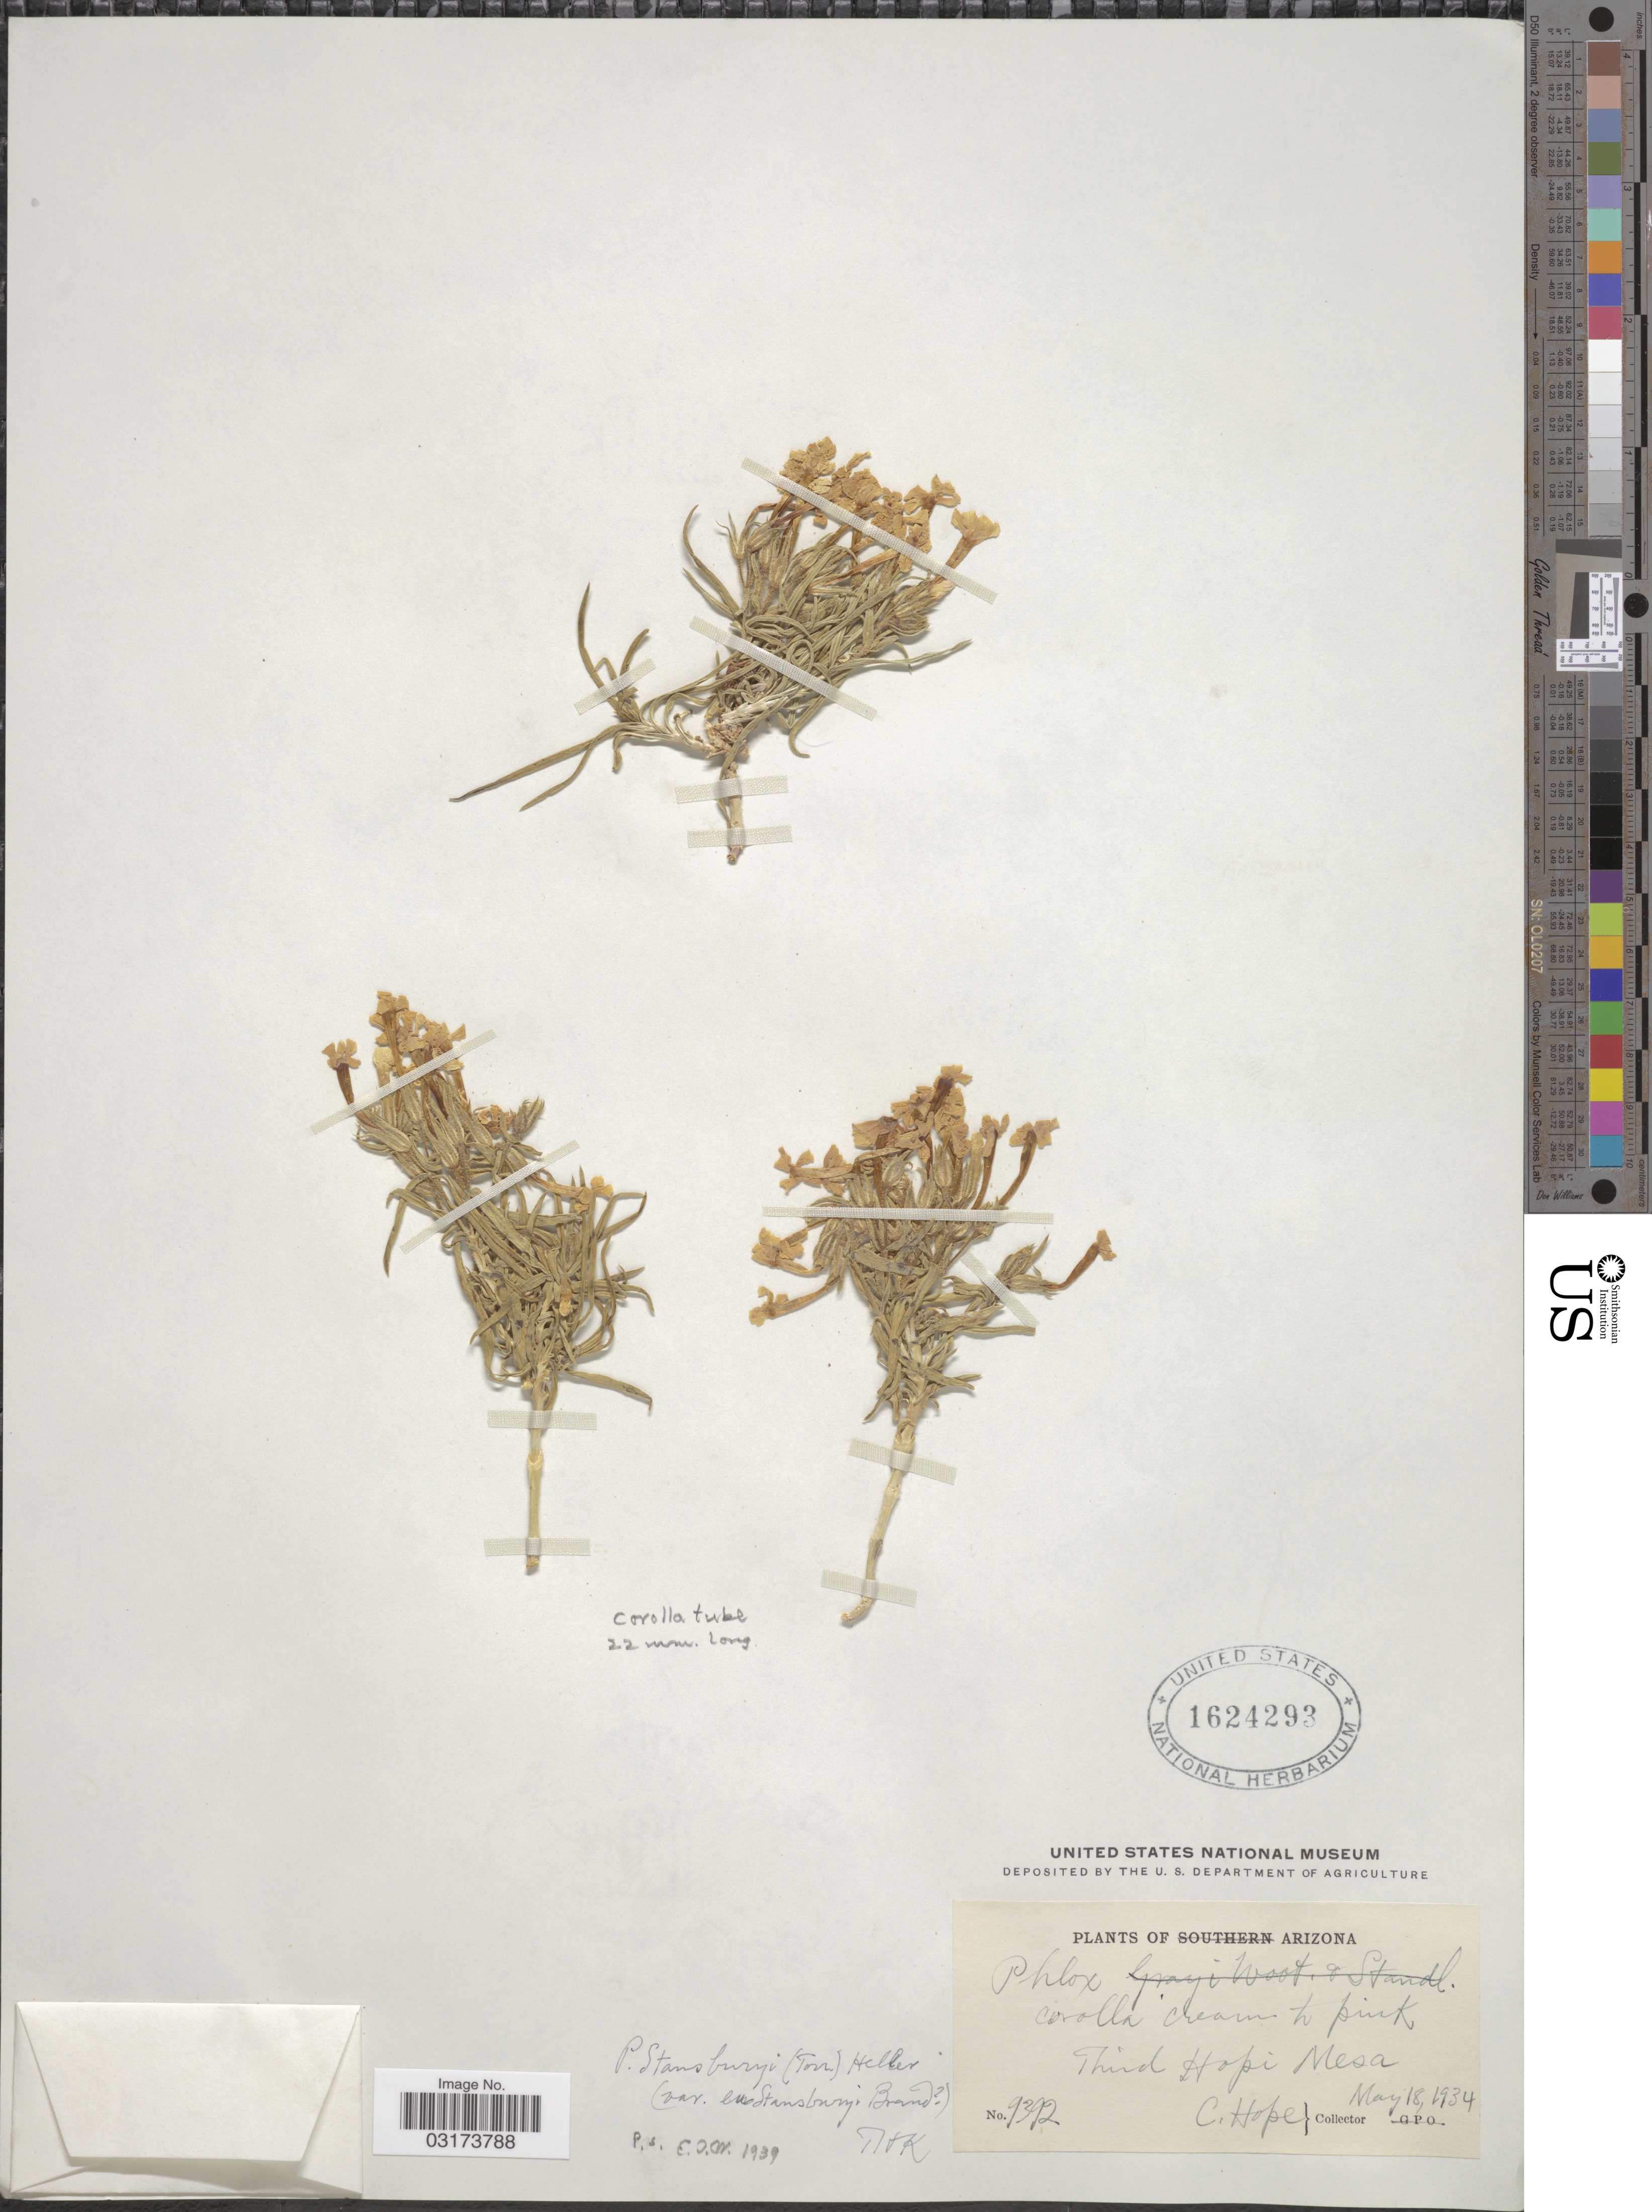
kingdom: Plantae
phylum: Tracheophyta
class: Magnoliopsida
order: Ericales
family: Polemoniaceae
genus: Phlox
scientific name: Phlox stansburyi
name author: (Torr.) A. Heller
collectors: C. Hope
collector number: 9392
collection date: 1934-05-18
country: United States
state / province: Arizona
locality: Third Hopi Mesa.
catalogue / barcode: US 1624293